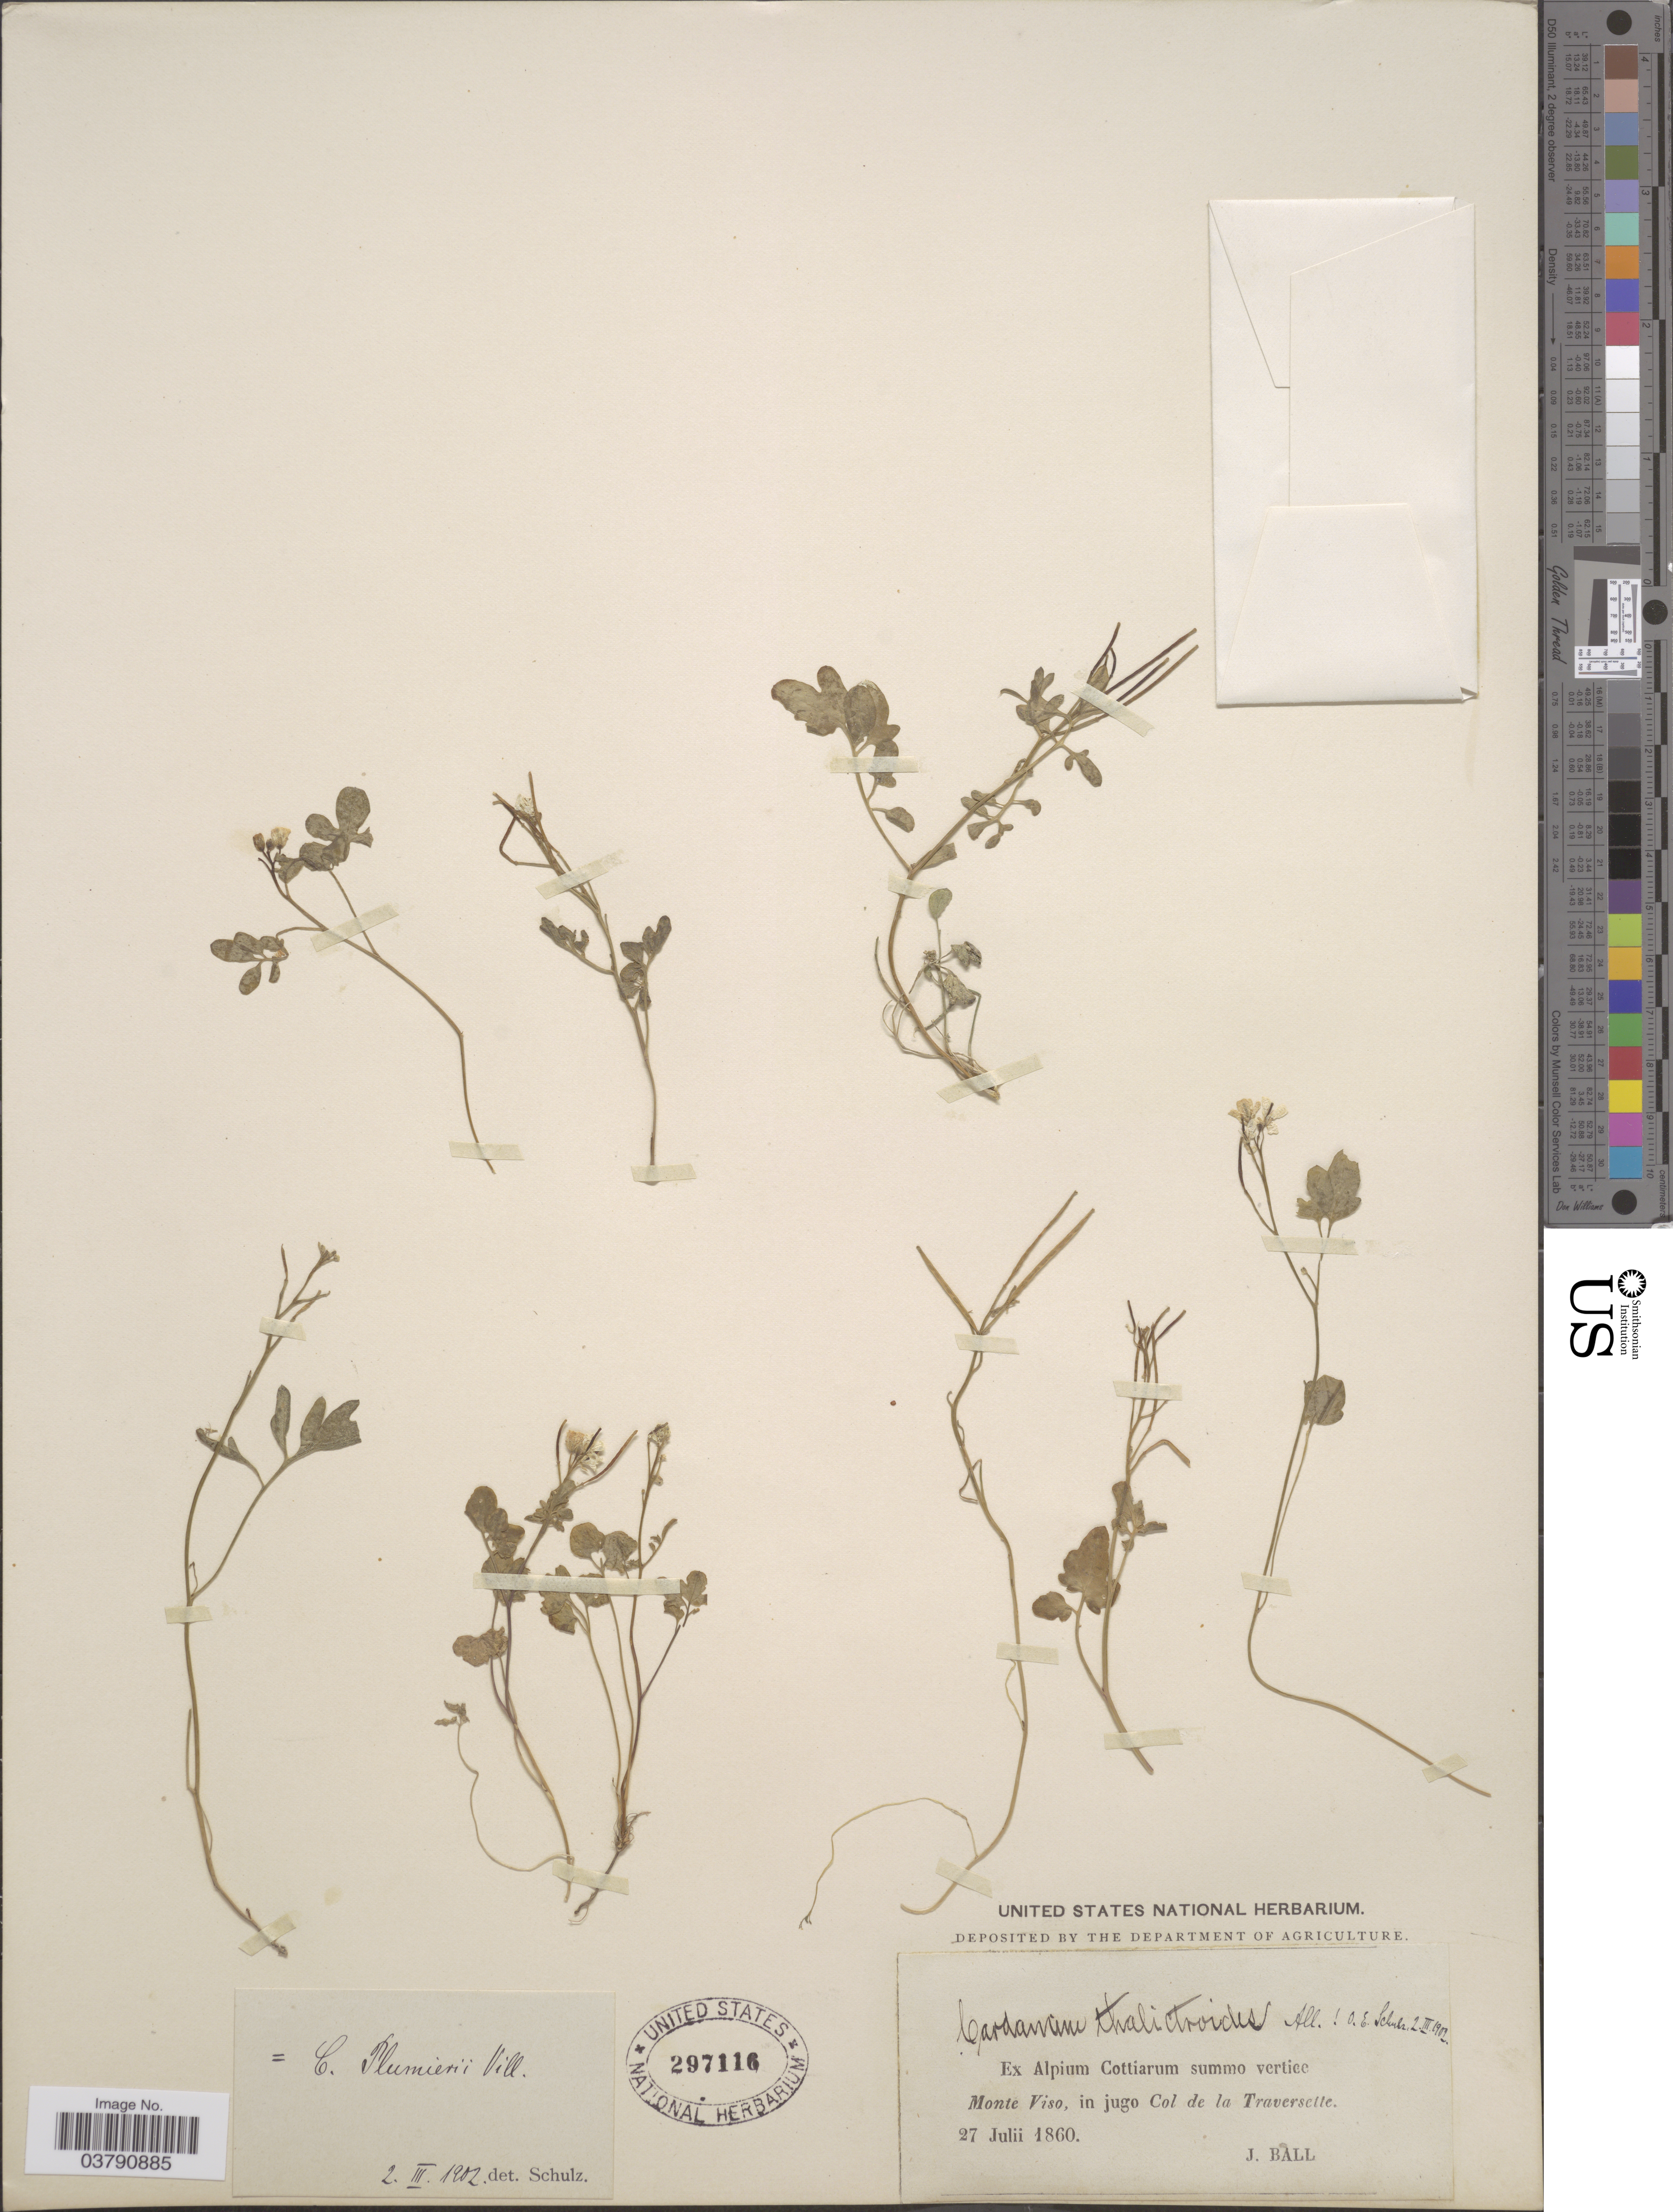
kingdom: Plantae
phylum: Tracheophyta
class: Magnoliopsida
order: Brassicales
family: Brassicaceae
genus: Cardamine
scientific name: Cardamine plumieri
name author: Vill.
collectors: J. Ball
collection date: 1860-07-27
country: Italy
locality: Ex Alpium Cottiarum summo vertice. Monte Viso, in jugo Col de la Traversette.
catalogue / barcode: US 297116